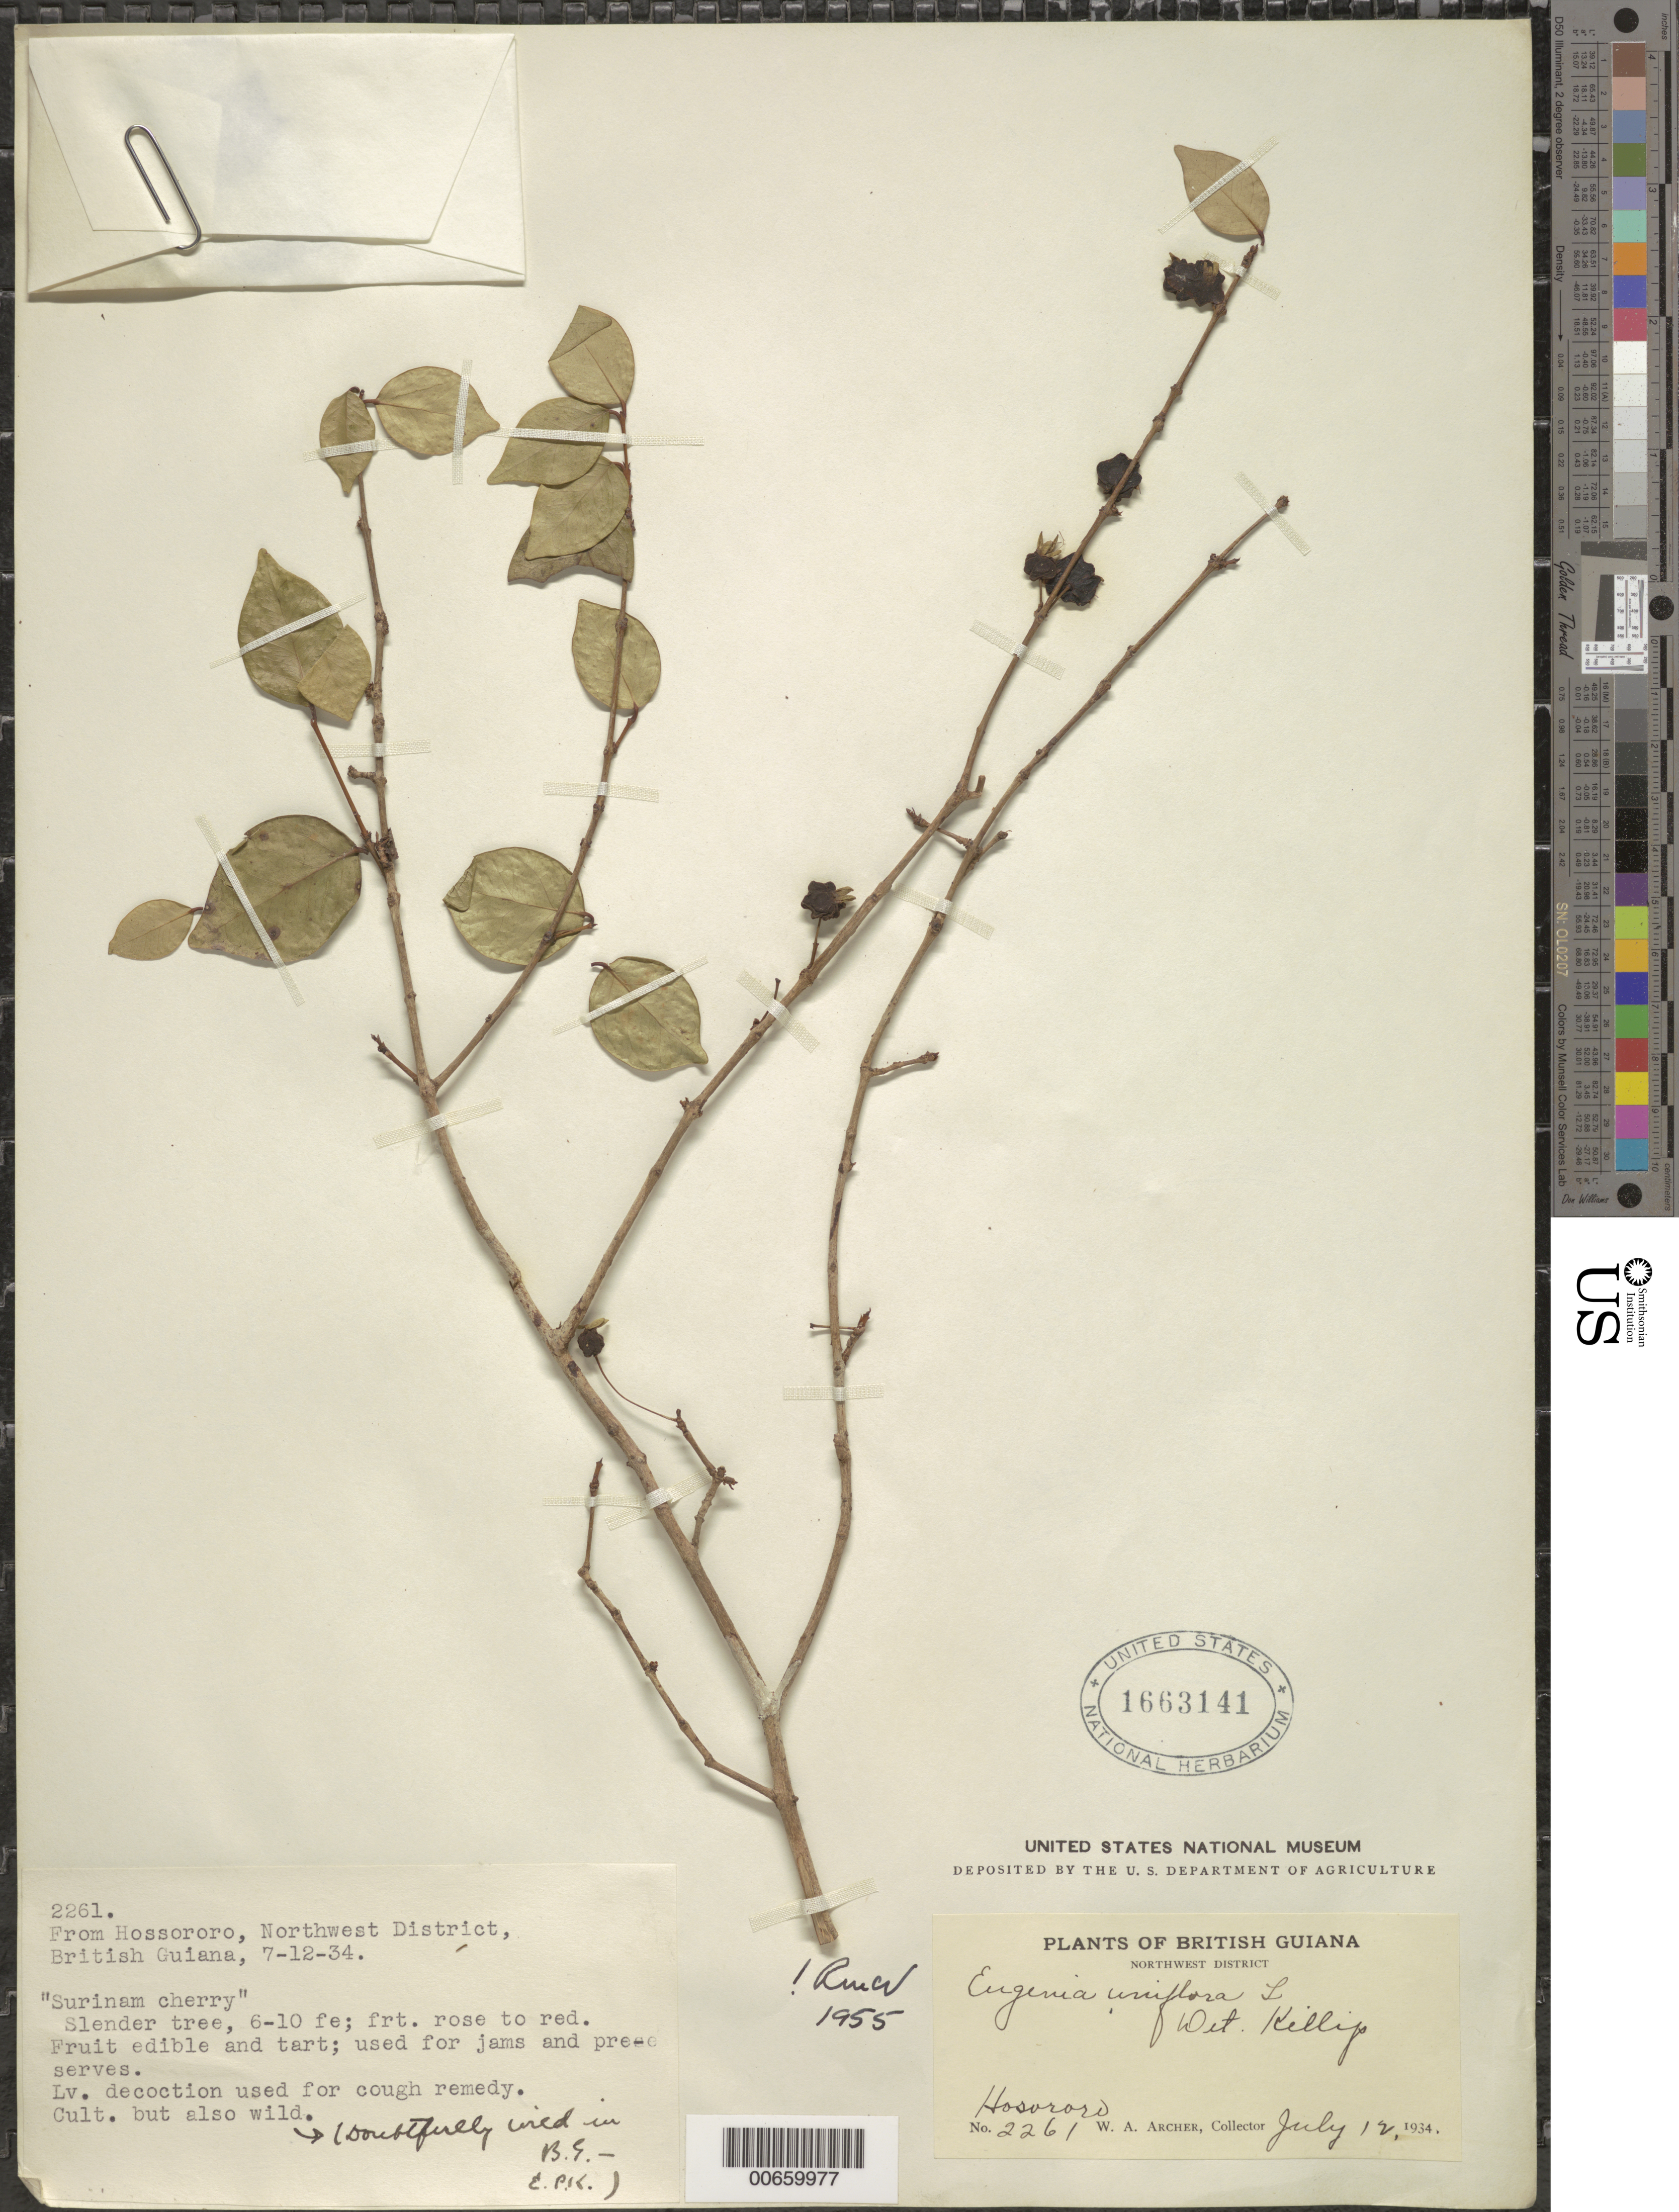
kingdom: Plantae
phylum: Tracheophyta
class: Magnoliopsida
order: Myrtales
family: Myrtaceae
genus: Eugenia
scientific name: Eugenia uniflora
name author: L.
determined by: McVaugh, R.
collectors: W. A. Archer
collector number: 2261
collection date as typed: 12-Jul-34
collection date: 1934-07-12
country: Guyana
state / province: Barima-Waini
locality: Hosororo, NW Dist.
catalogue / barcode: US 1663141